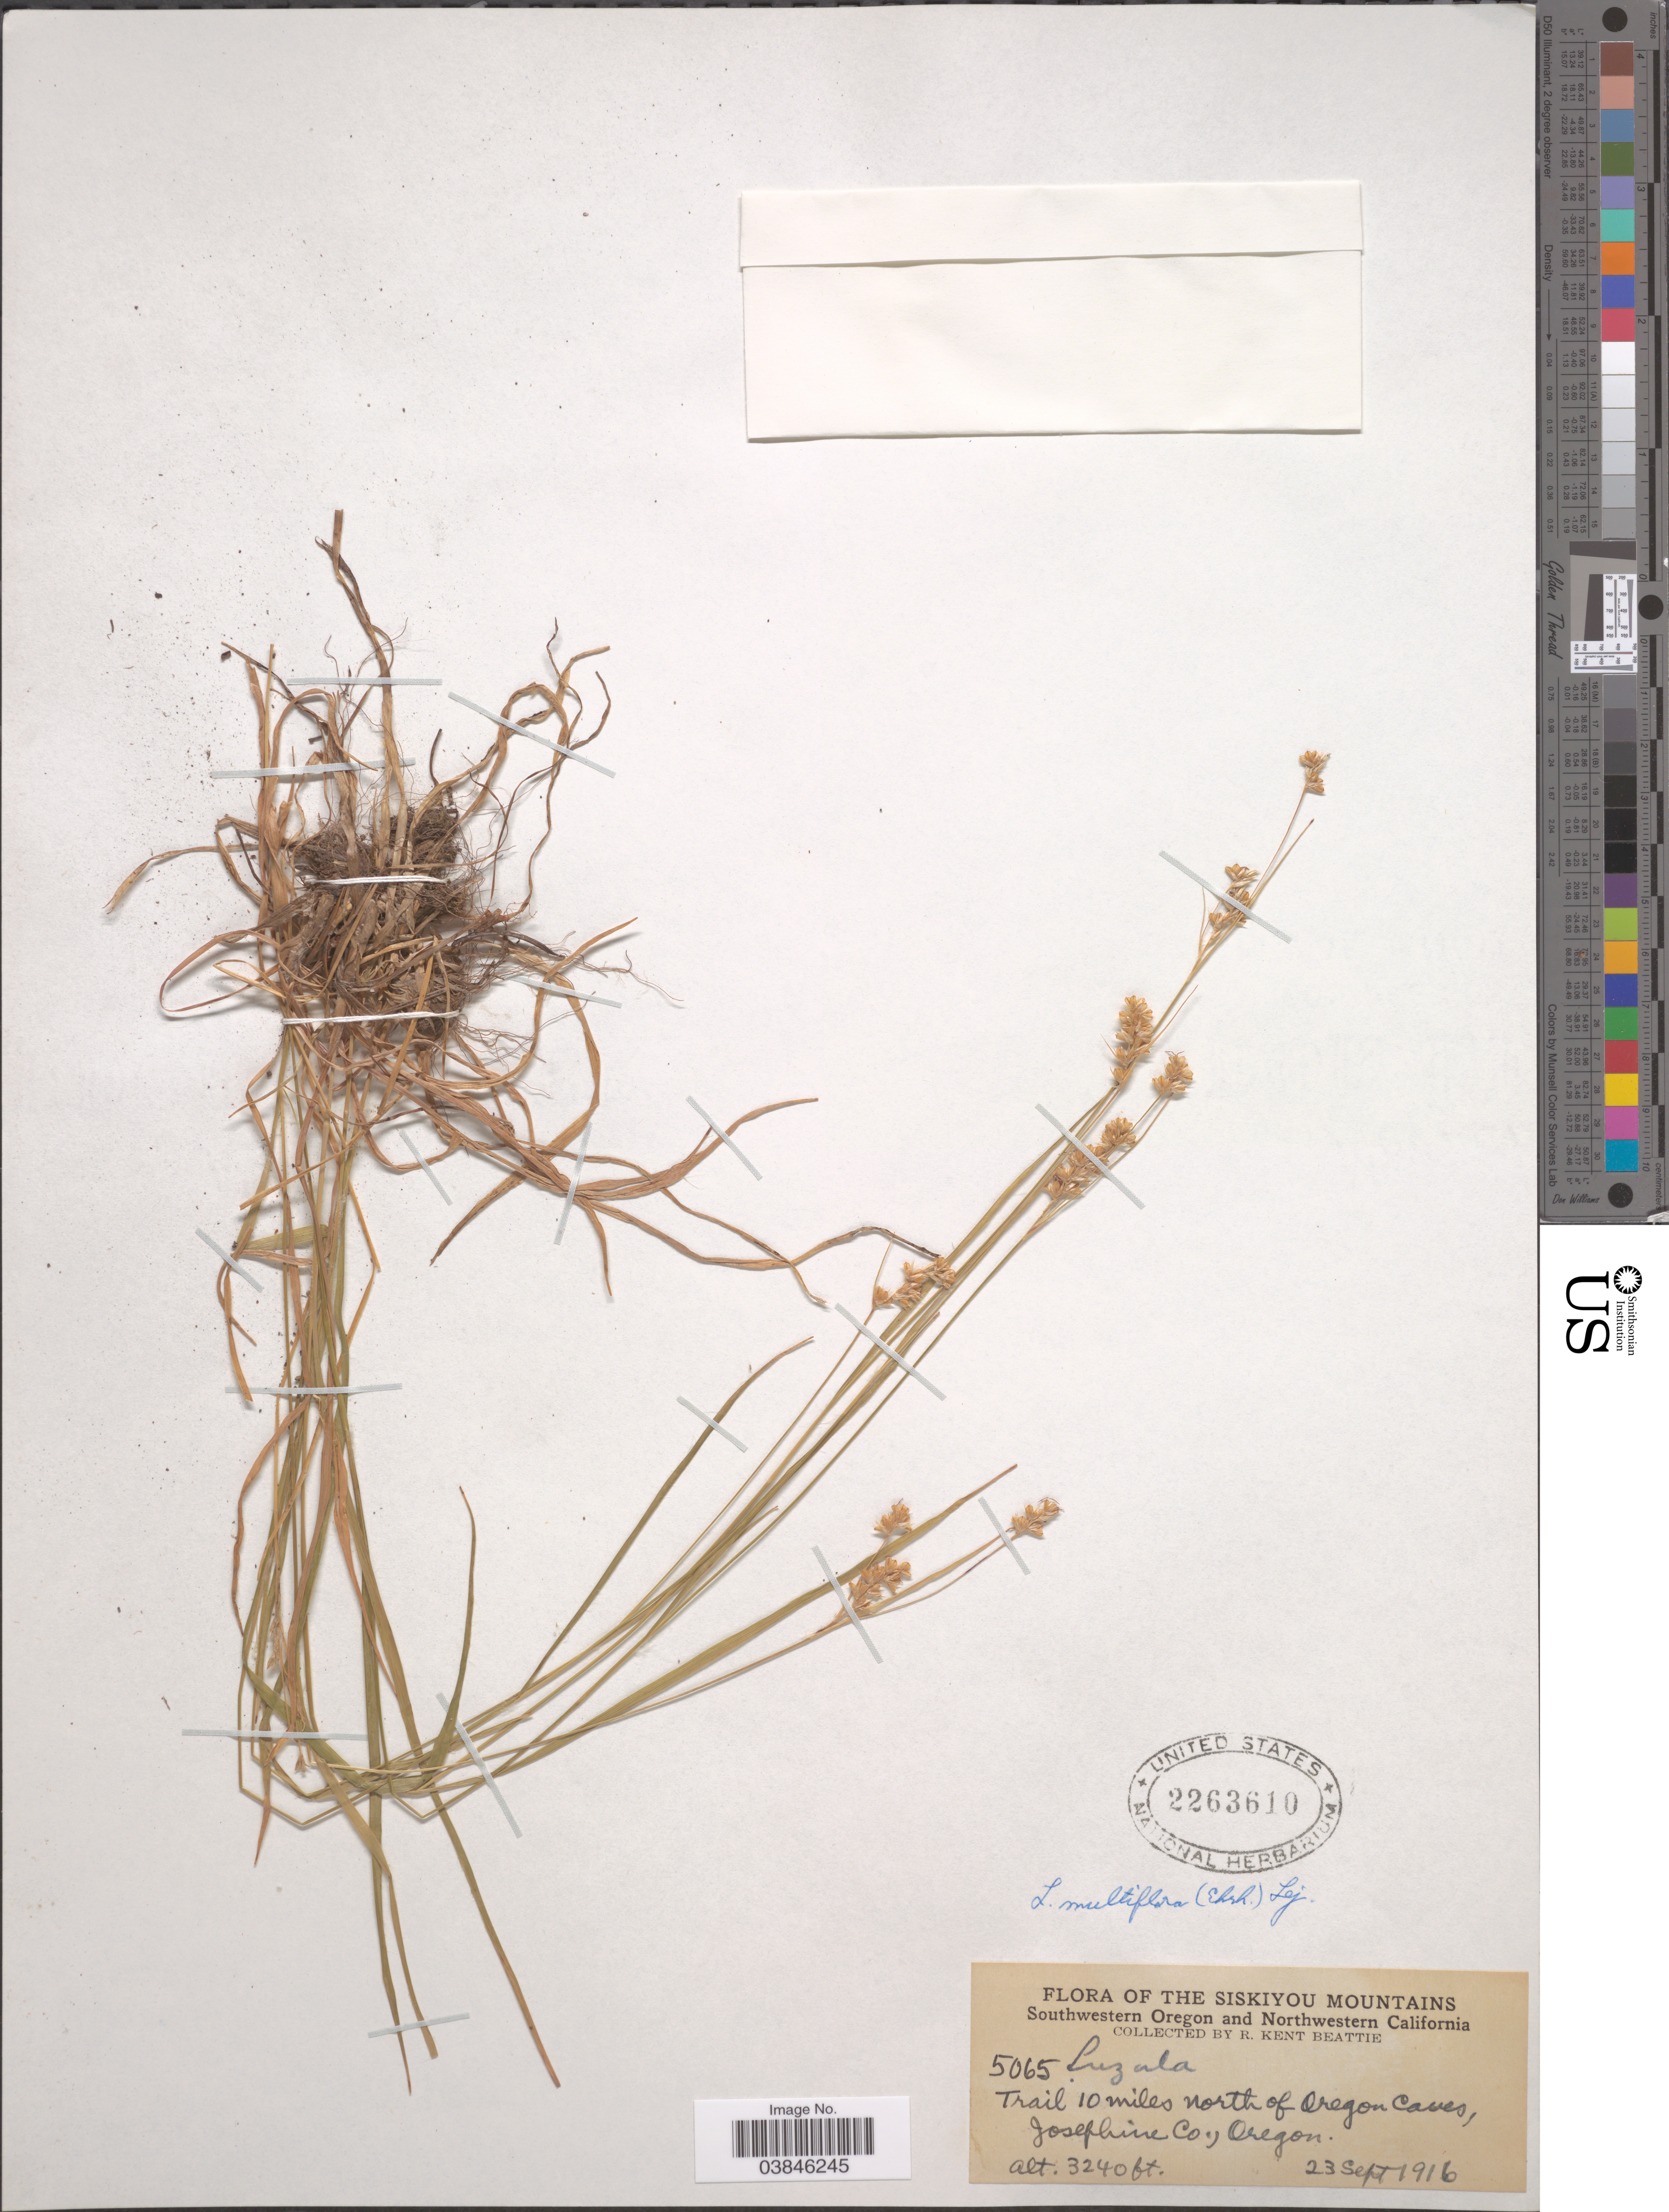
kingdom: Plantae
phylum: Tracheophyta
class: Liliopsida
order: Poales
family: Juncaceae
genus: Luzula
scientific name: Luzula multiflora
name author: (Ehrh.) Lej.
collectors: R. K. Beattie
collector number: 5065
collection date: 1916-09-23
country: United States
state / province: Oregon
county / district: Josephine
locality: The Siskiyou Mountains. Southwestern Oregon. Trail 10 miles north of Oregon Caves, Josephine Co.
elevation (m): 988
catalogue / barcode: US 2263610